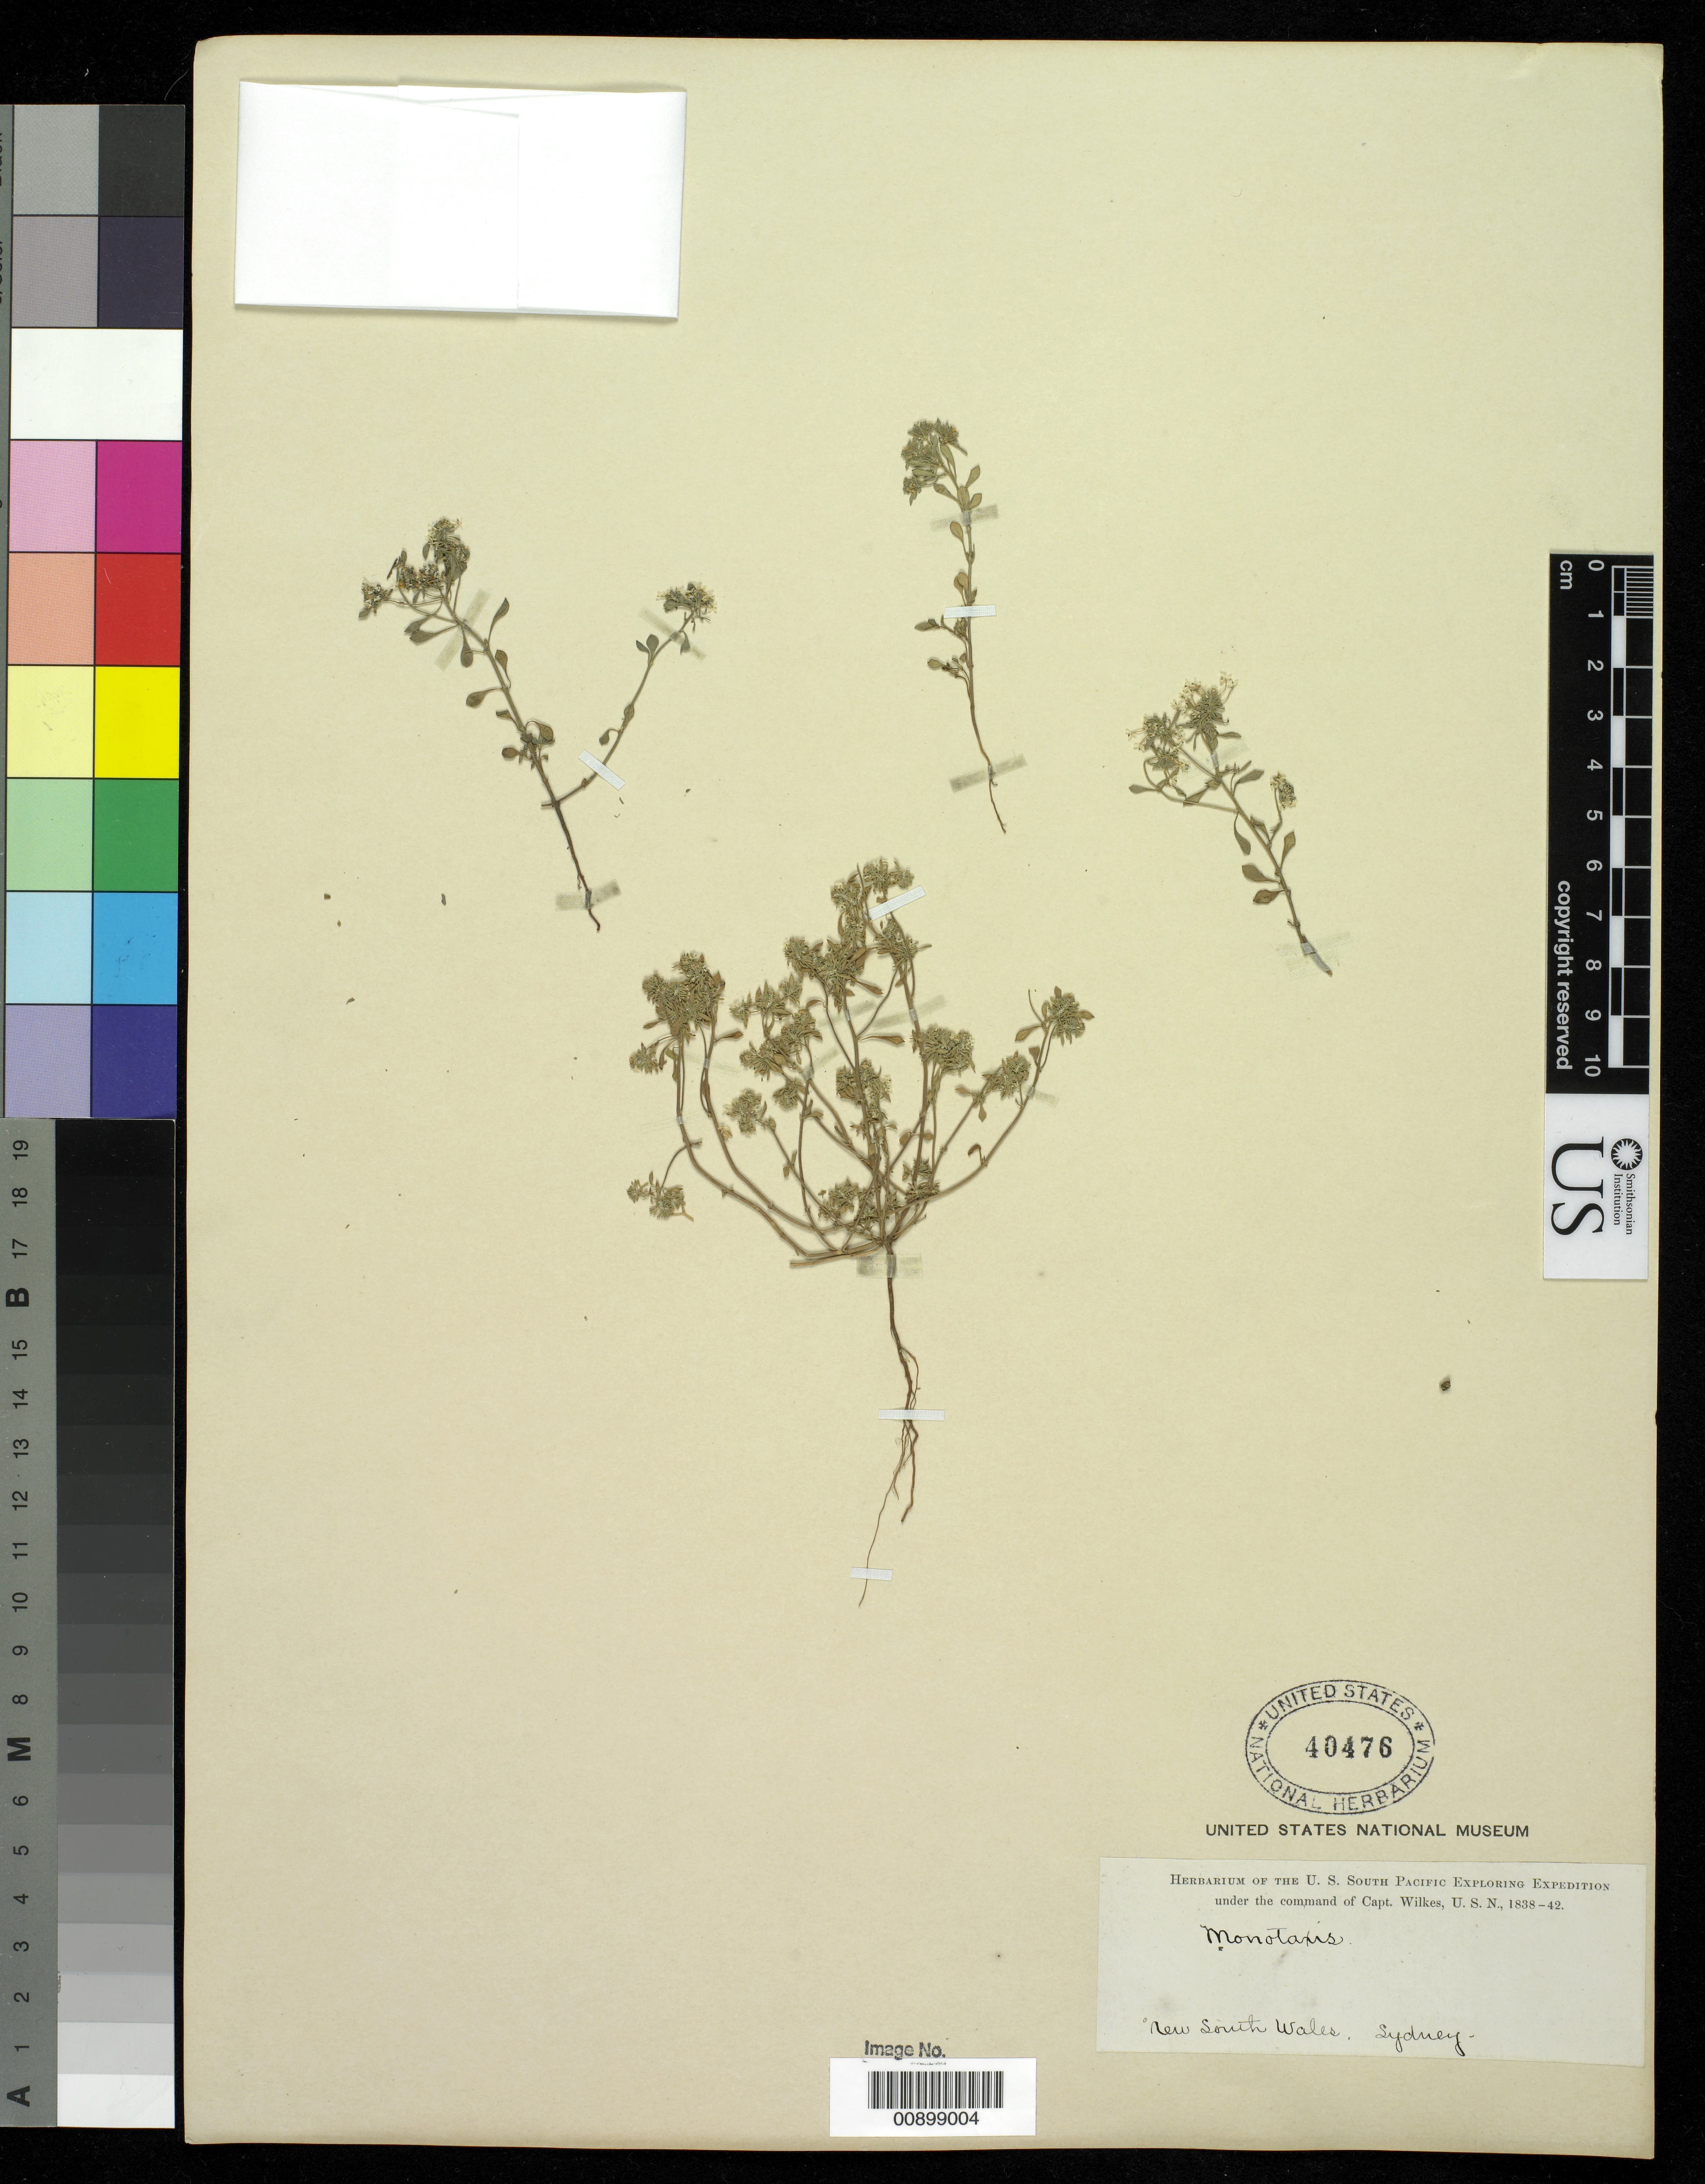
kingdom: Plantae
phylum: Tracheophyta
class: Magnoliopsida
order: Malpighiales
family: Euphorbiaceae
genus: Monotaxis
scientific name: Monotaxis sp.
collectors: Wilkes Explor. Exped.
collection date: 1838/1842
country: Australia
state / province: New South Wales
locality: Sydney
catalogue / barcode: US 40476